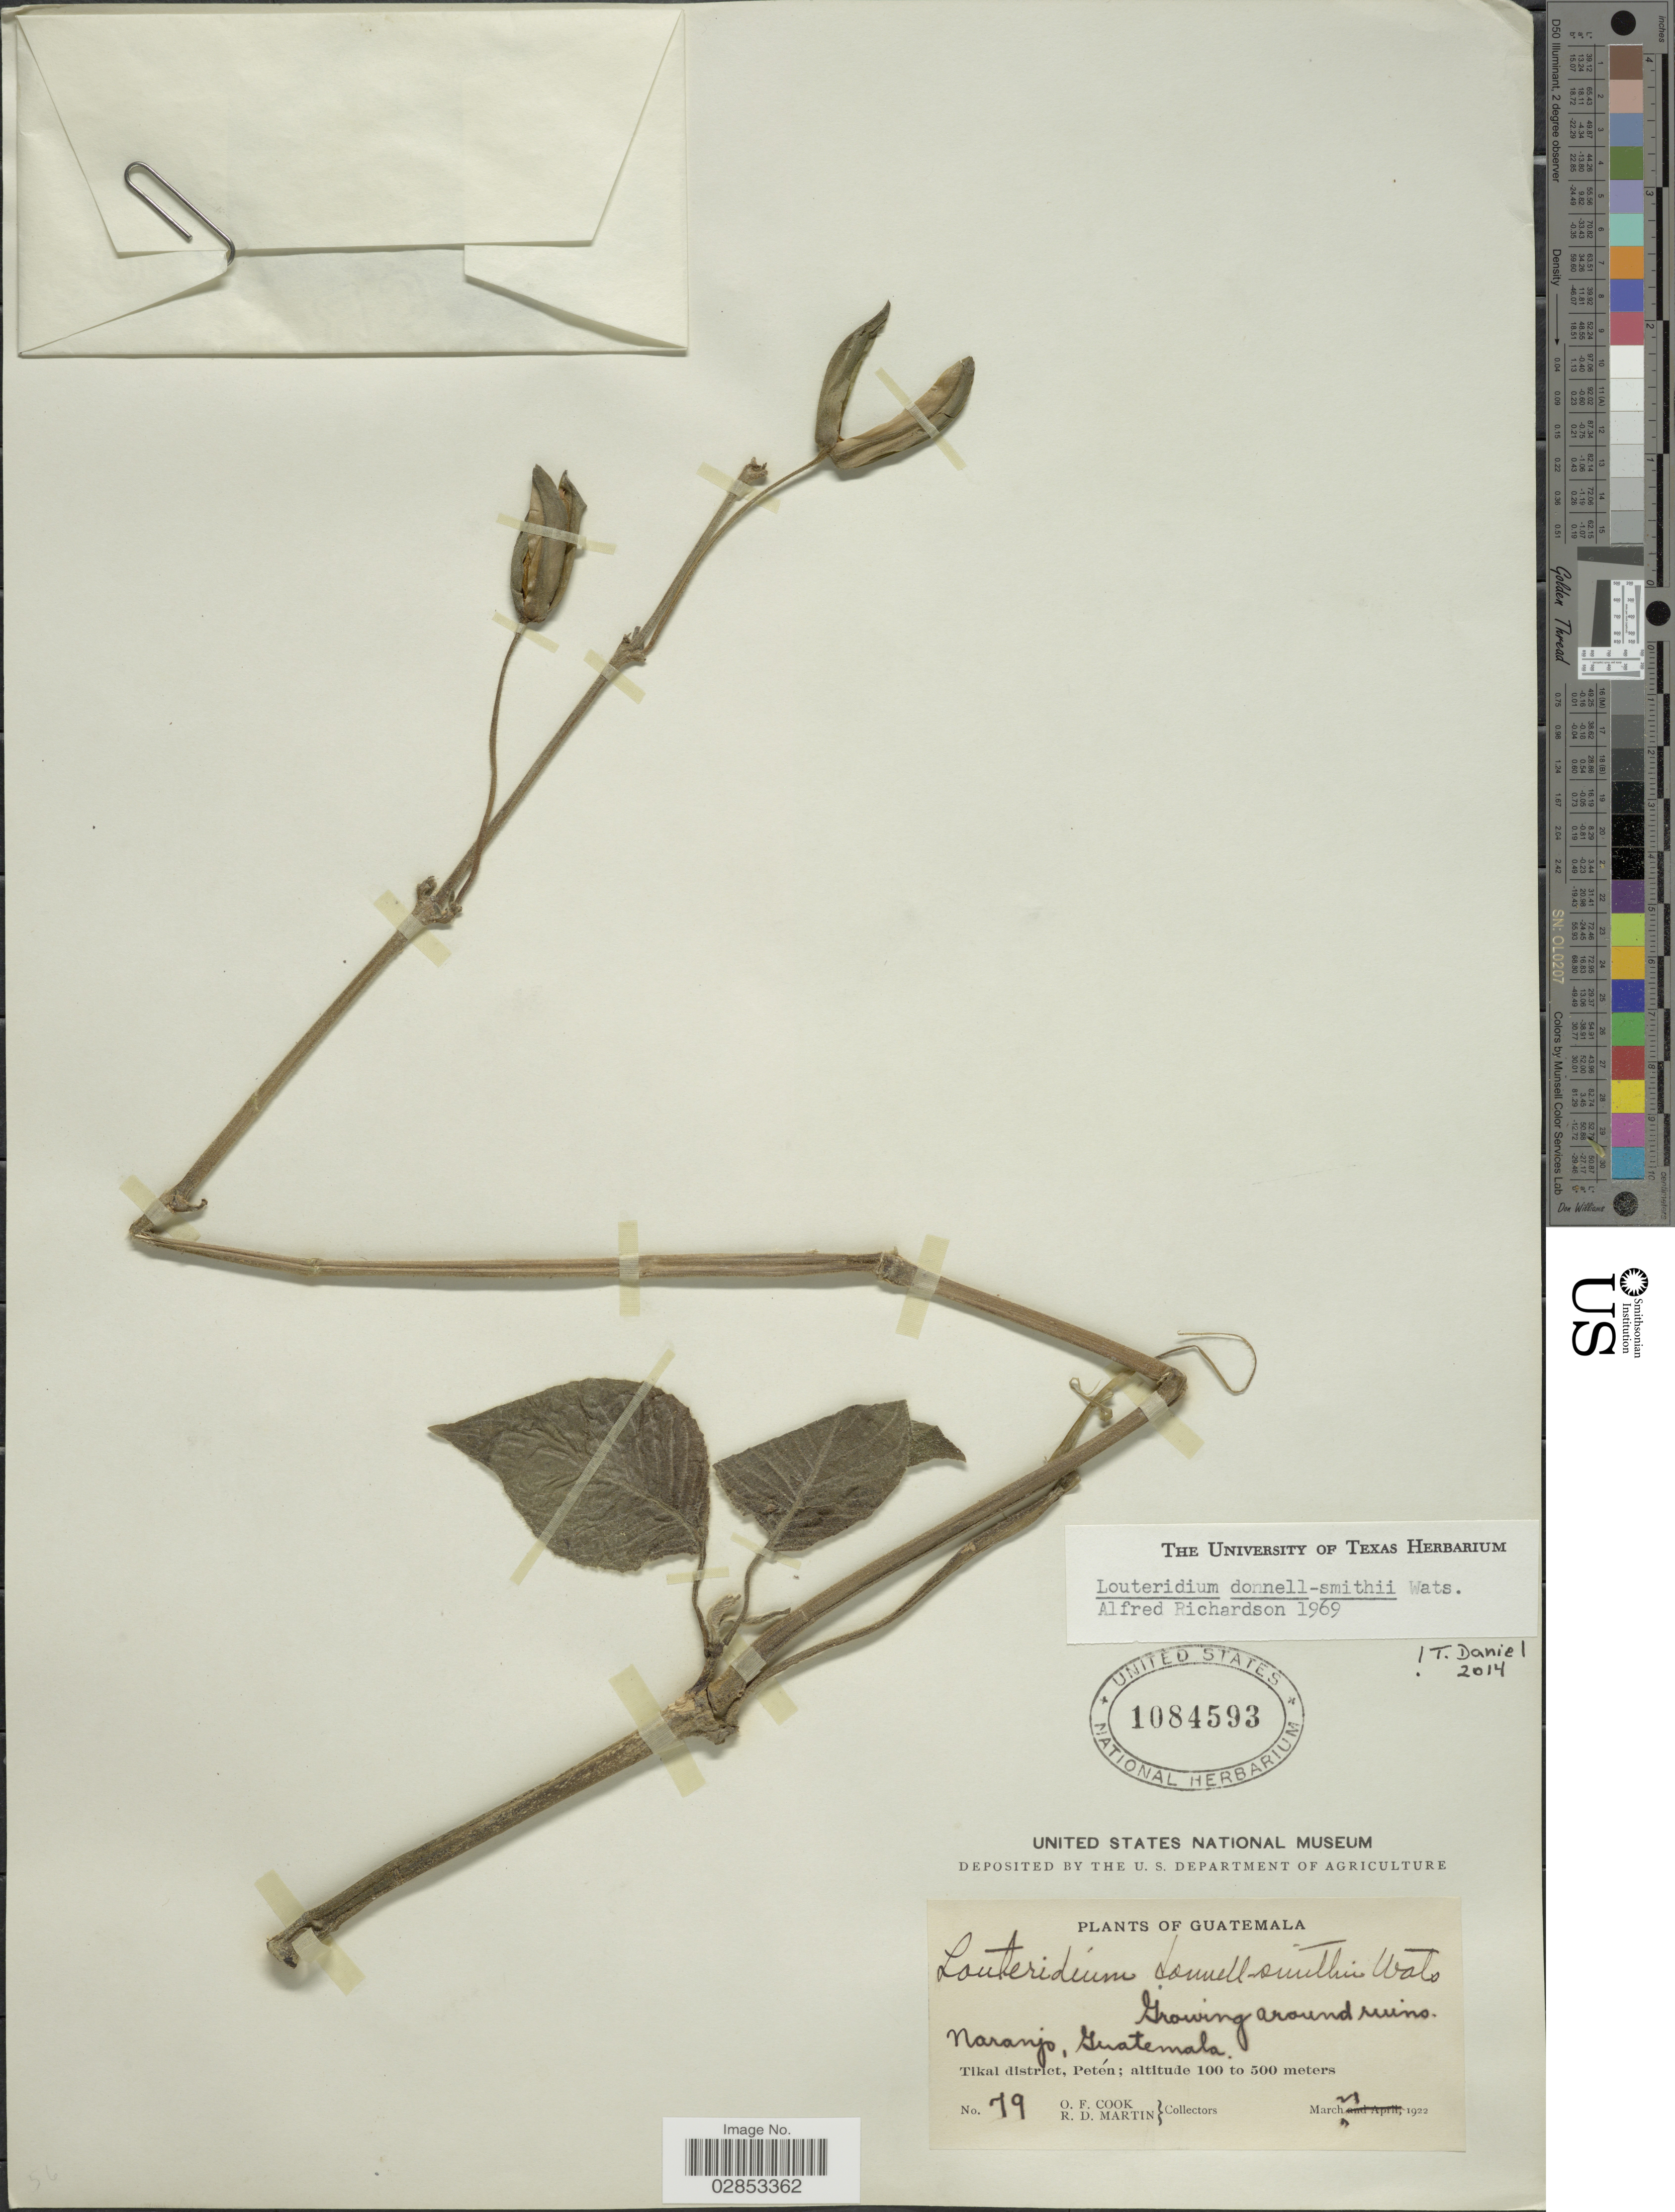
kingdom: Plantae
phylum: Tracheophyta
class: Magnoliopsida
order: Lamiales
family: Acanthaceae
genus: Louteridium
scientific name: Louteridium donnell-smithii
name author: S. Watson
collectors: O. F. Cook & R. D. Martin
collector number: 79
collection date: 1922-03-21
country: Guatemala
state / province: El Petén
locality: Naranjo. Tikal district, Petén.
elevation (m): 100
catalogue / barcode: US 1084593